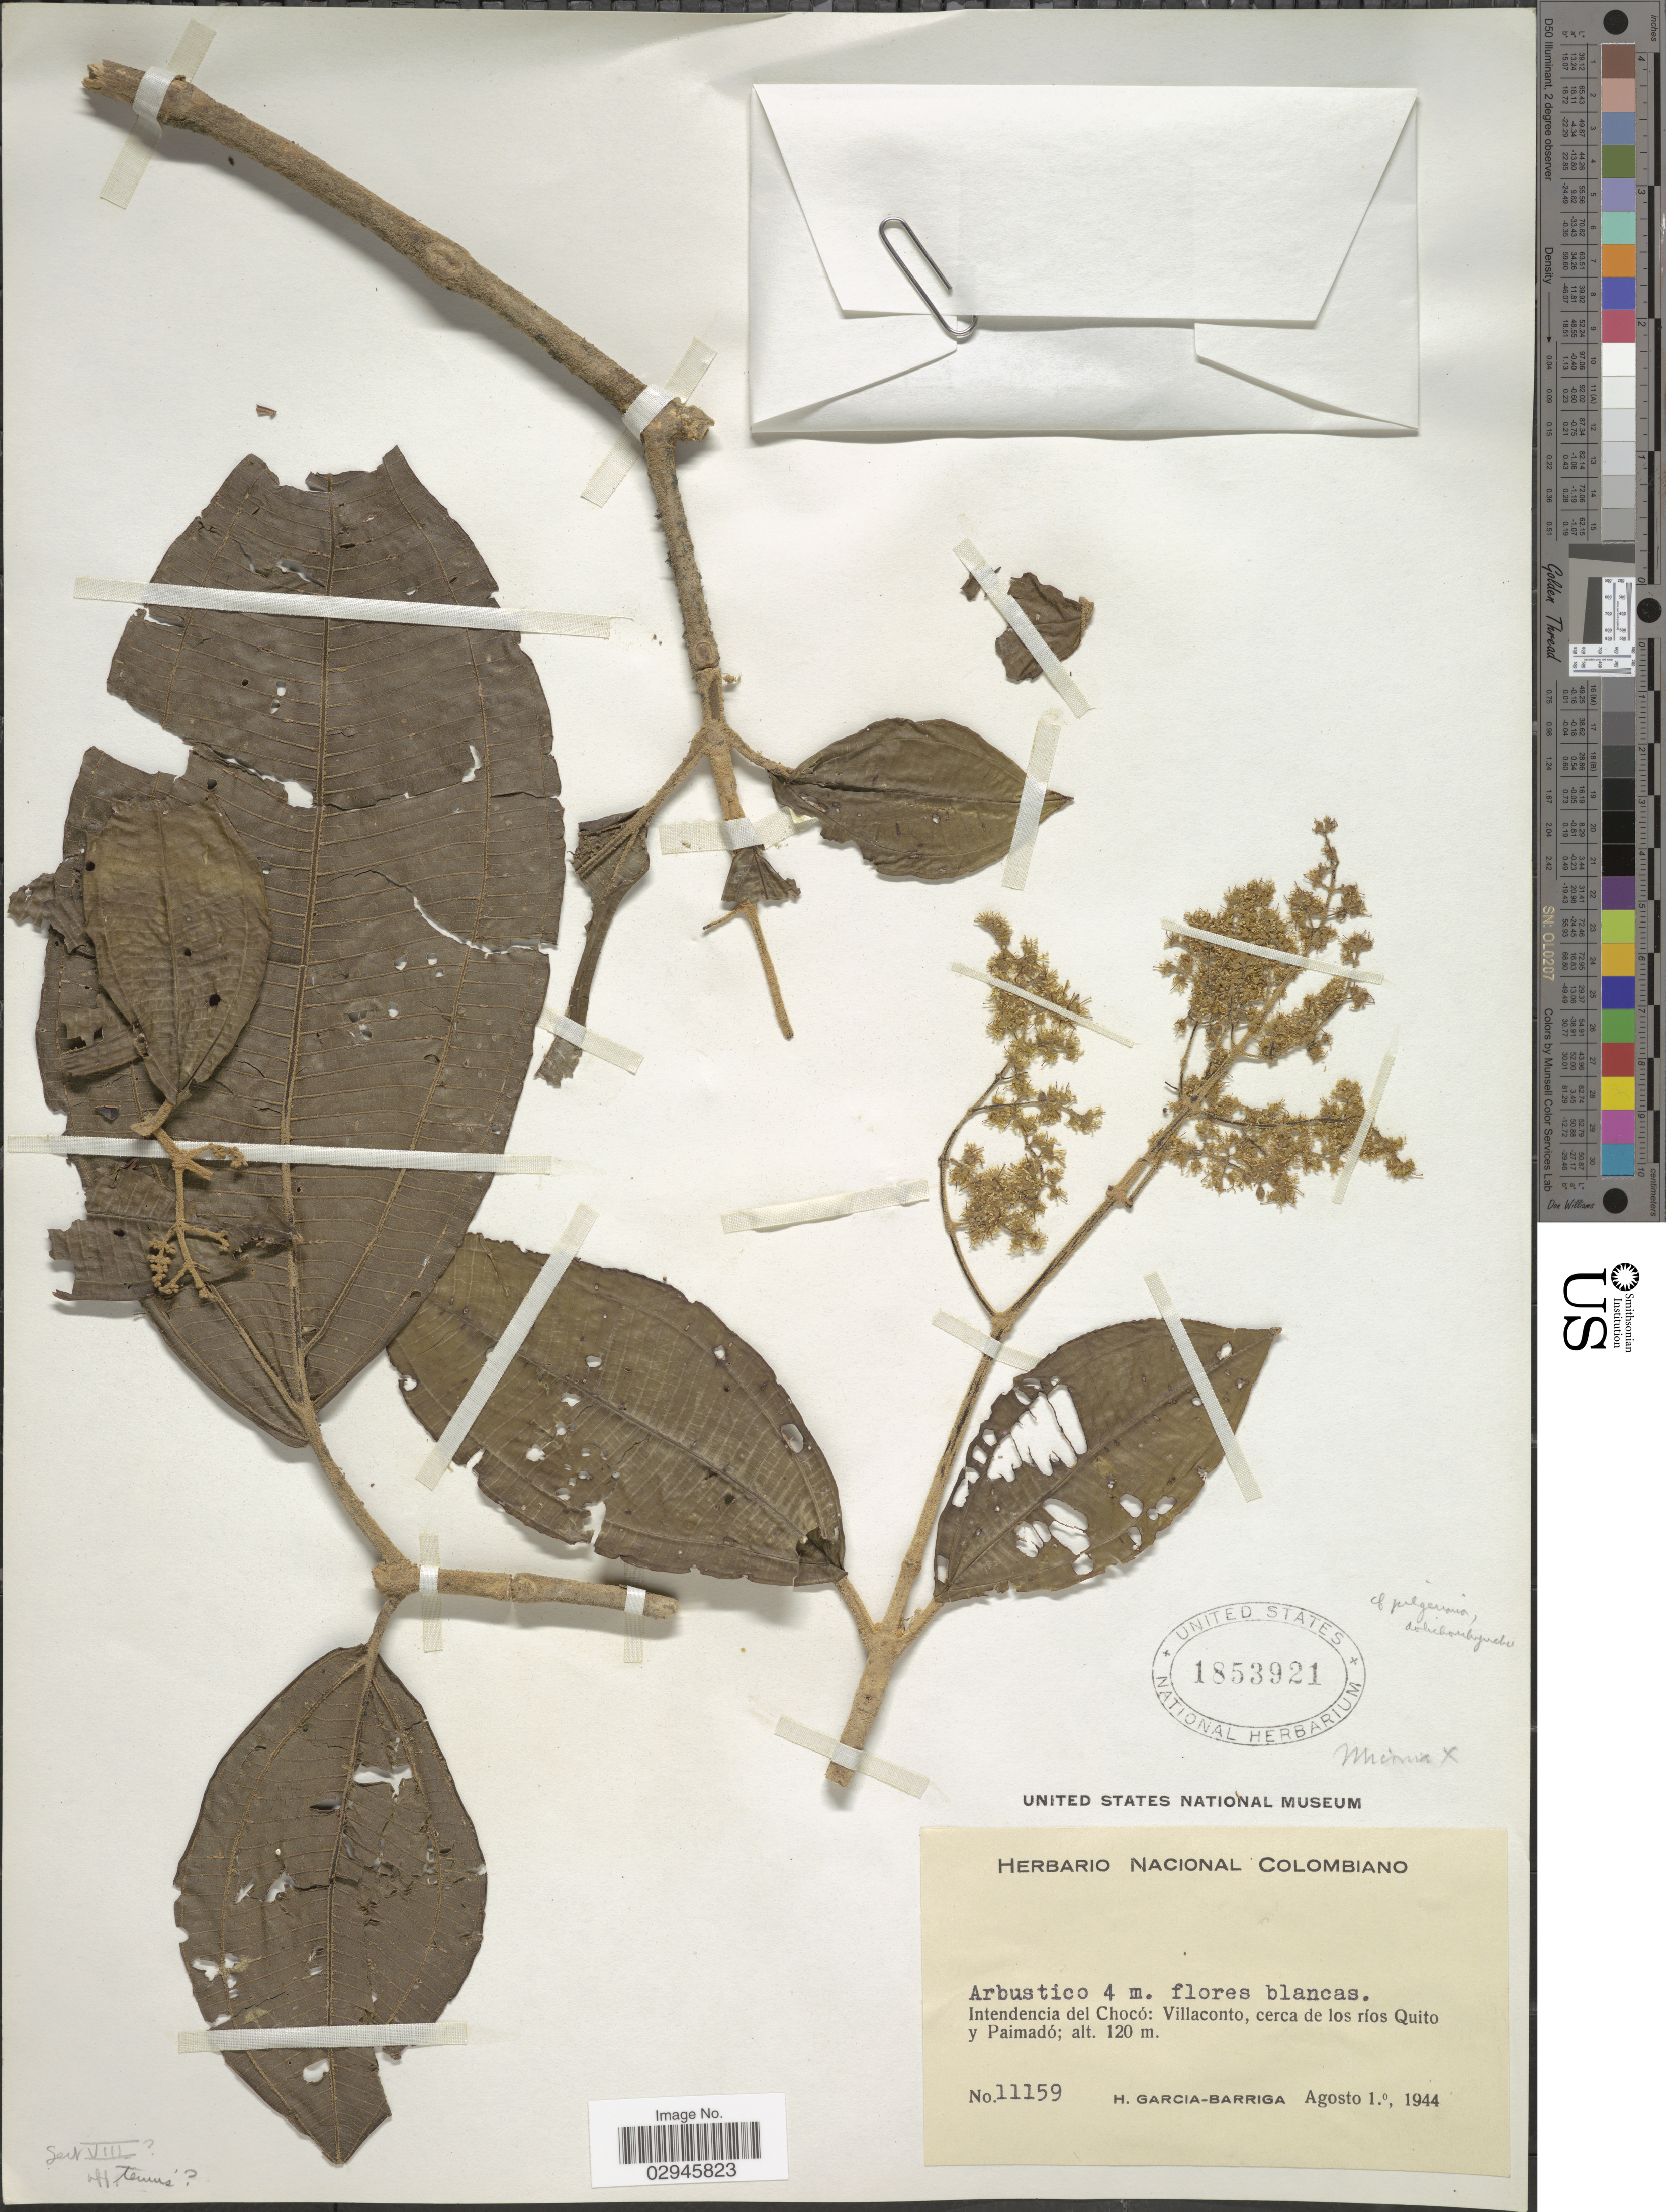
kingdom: Plantae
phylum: Tracheophyta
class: Magnoliopsida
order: Myrtales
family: Melastomataceae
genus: Miconia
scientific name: Miconia sp.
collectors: H. García Barriga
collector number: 11159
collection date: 1944-08-01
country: Colombia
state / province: Chocó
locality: Intendencia del Chocó: Villaconto, cerca de los río Quito y Paimadó.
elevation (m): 120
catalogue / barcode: US 1853921